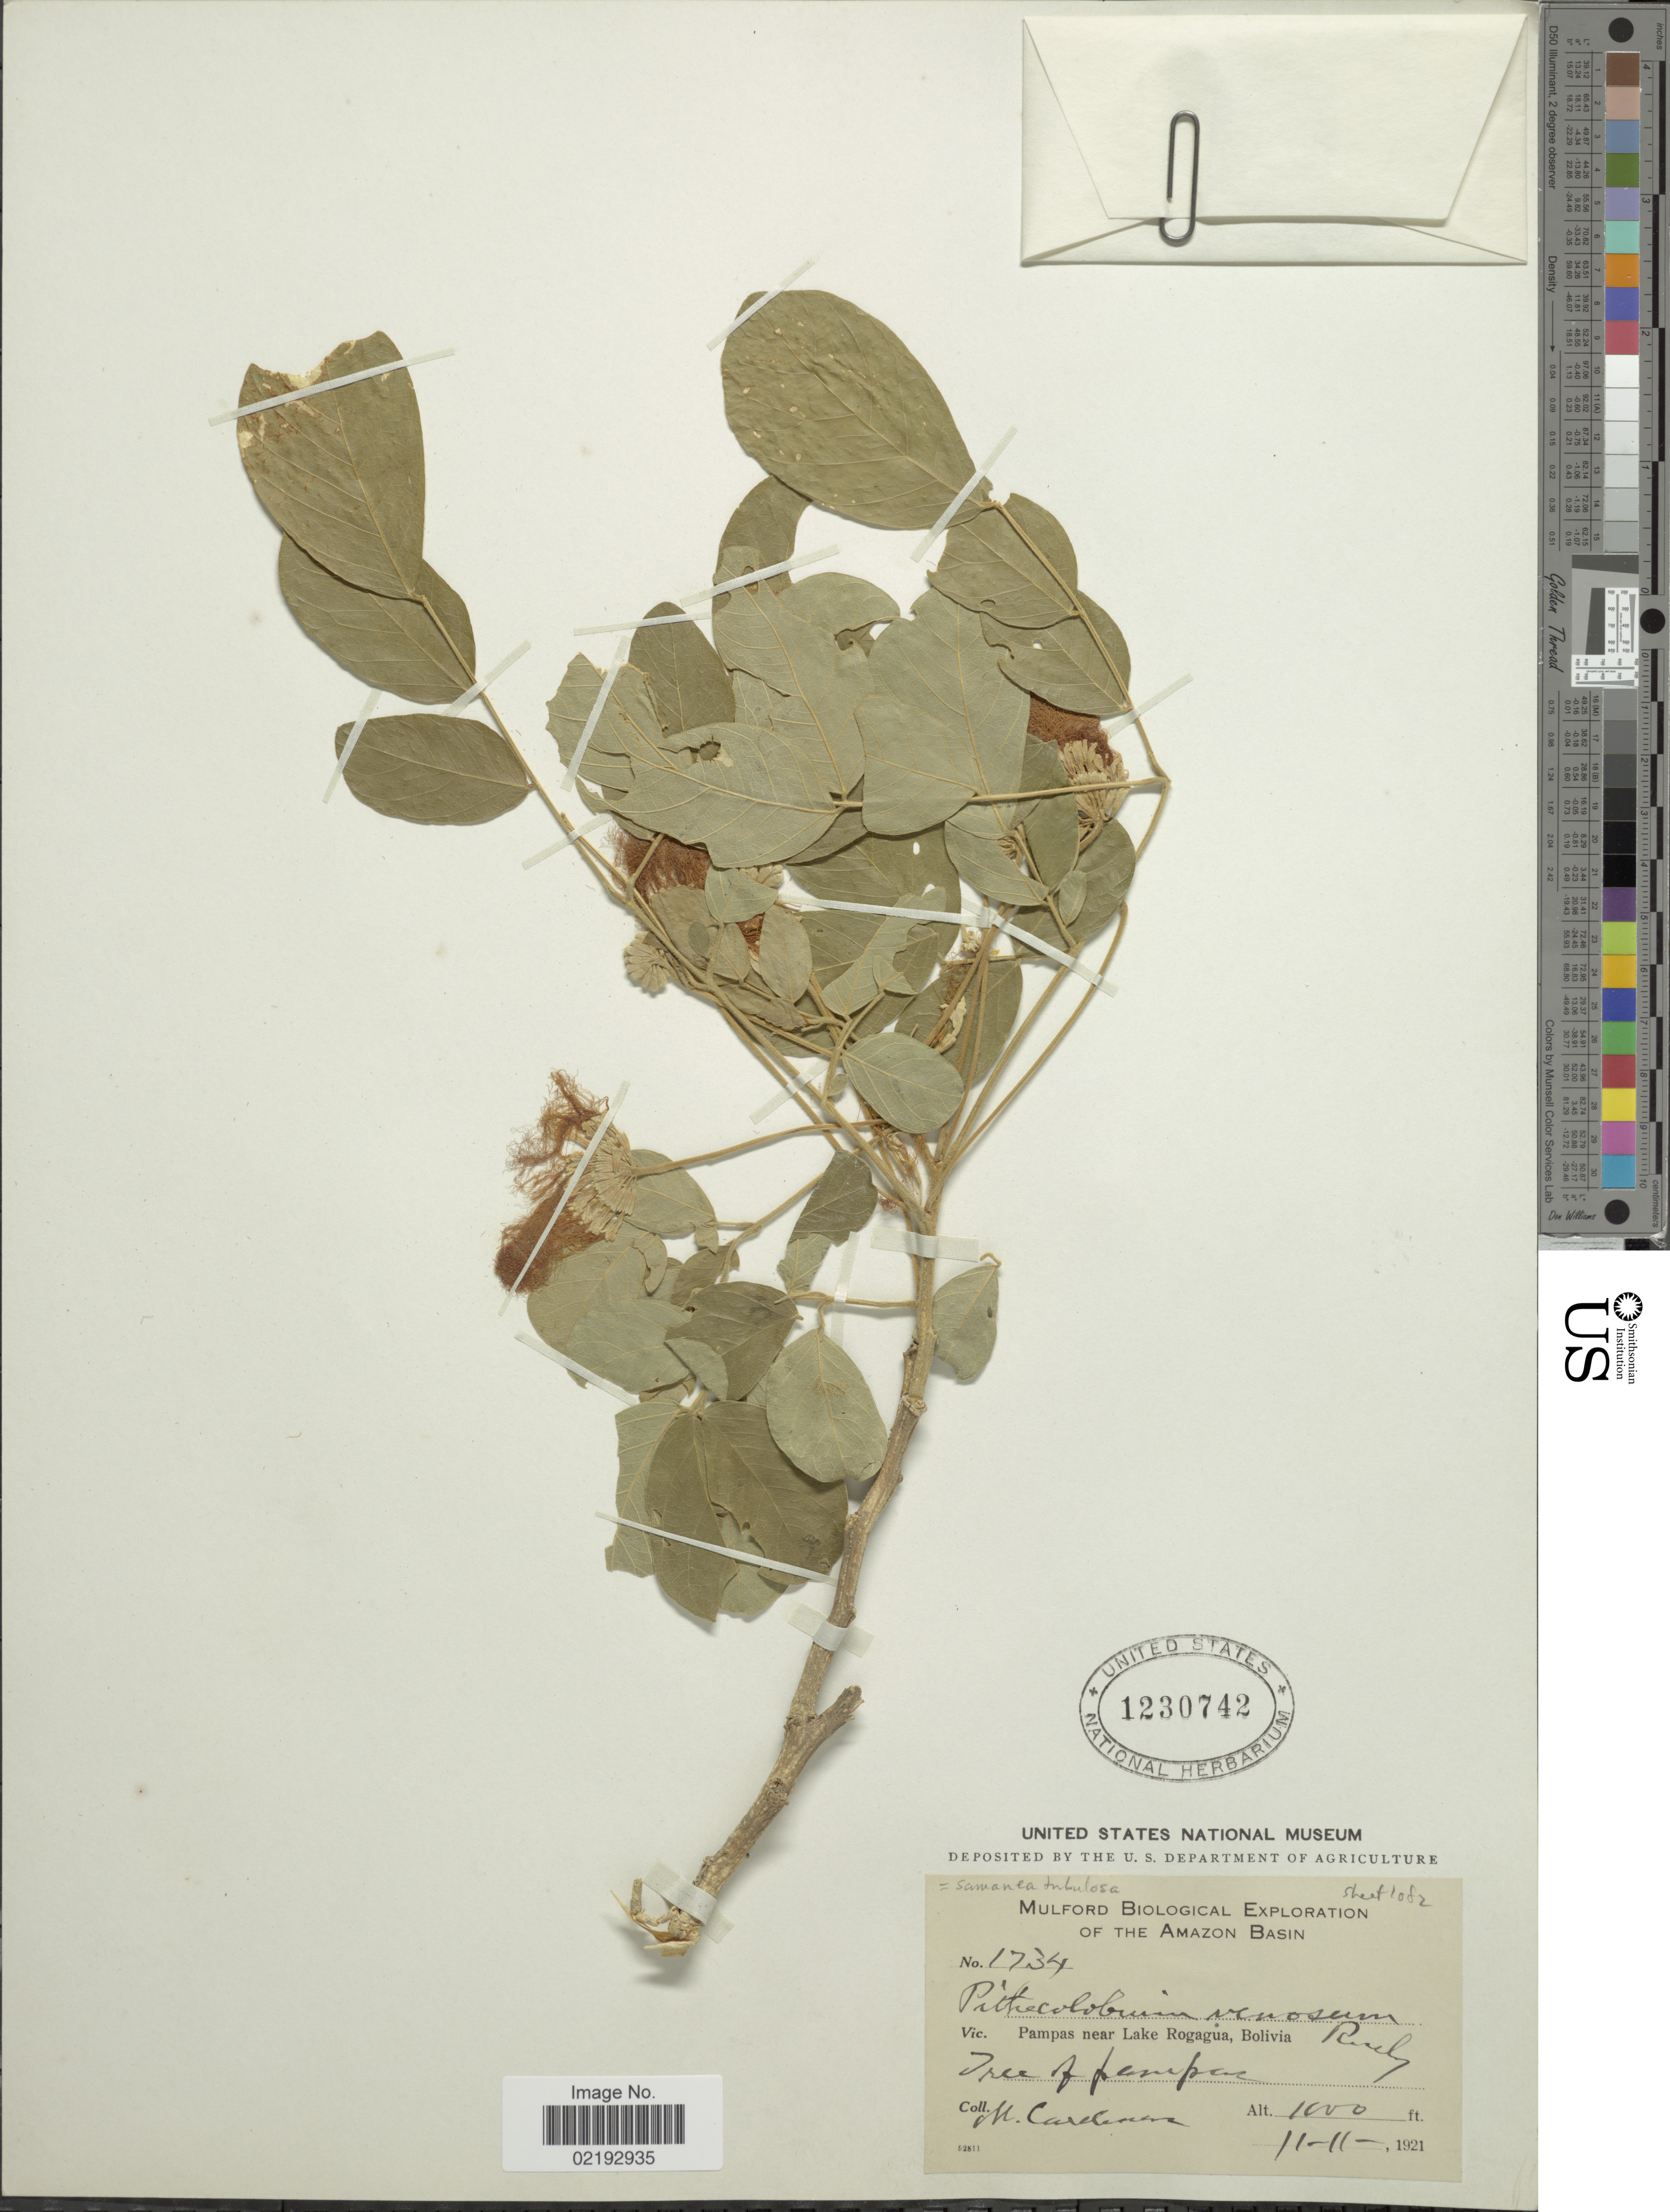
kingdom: Plantae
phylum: Tracheophyta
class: Magnoliopsida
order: Fabales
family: Fabaceae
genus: Samanea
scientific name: Samanea tubulosa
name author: (Benth.) Barneby & J.W. Grimes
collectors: M. Cárdenas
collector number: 1734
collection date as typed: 11-11-1921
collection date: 1921-11-11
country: Bolivia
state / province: Beni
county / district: José Ballivián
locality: Pampas near Lake Rogagua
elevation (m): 305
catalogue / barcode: US 1230742